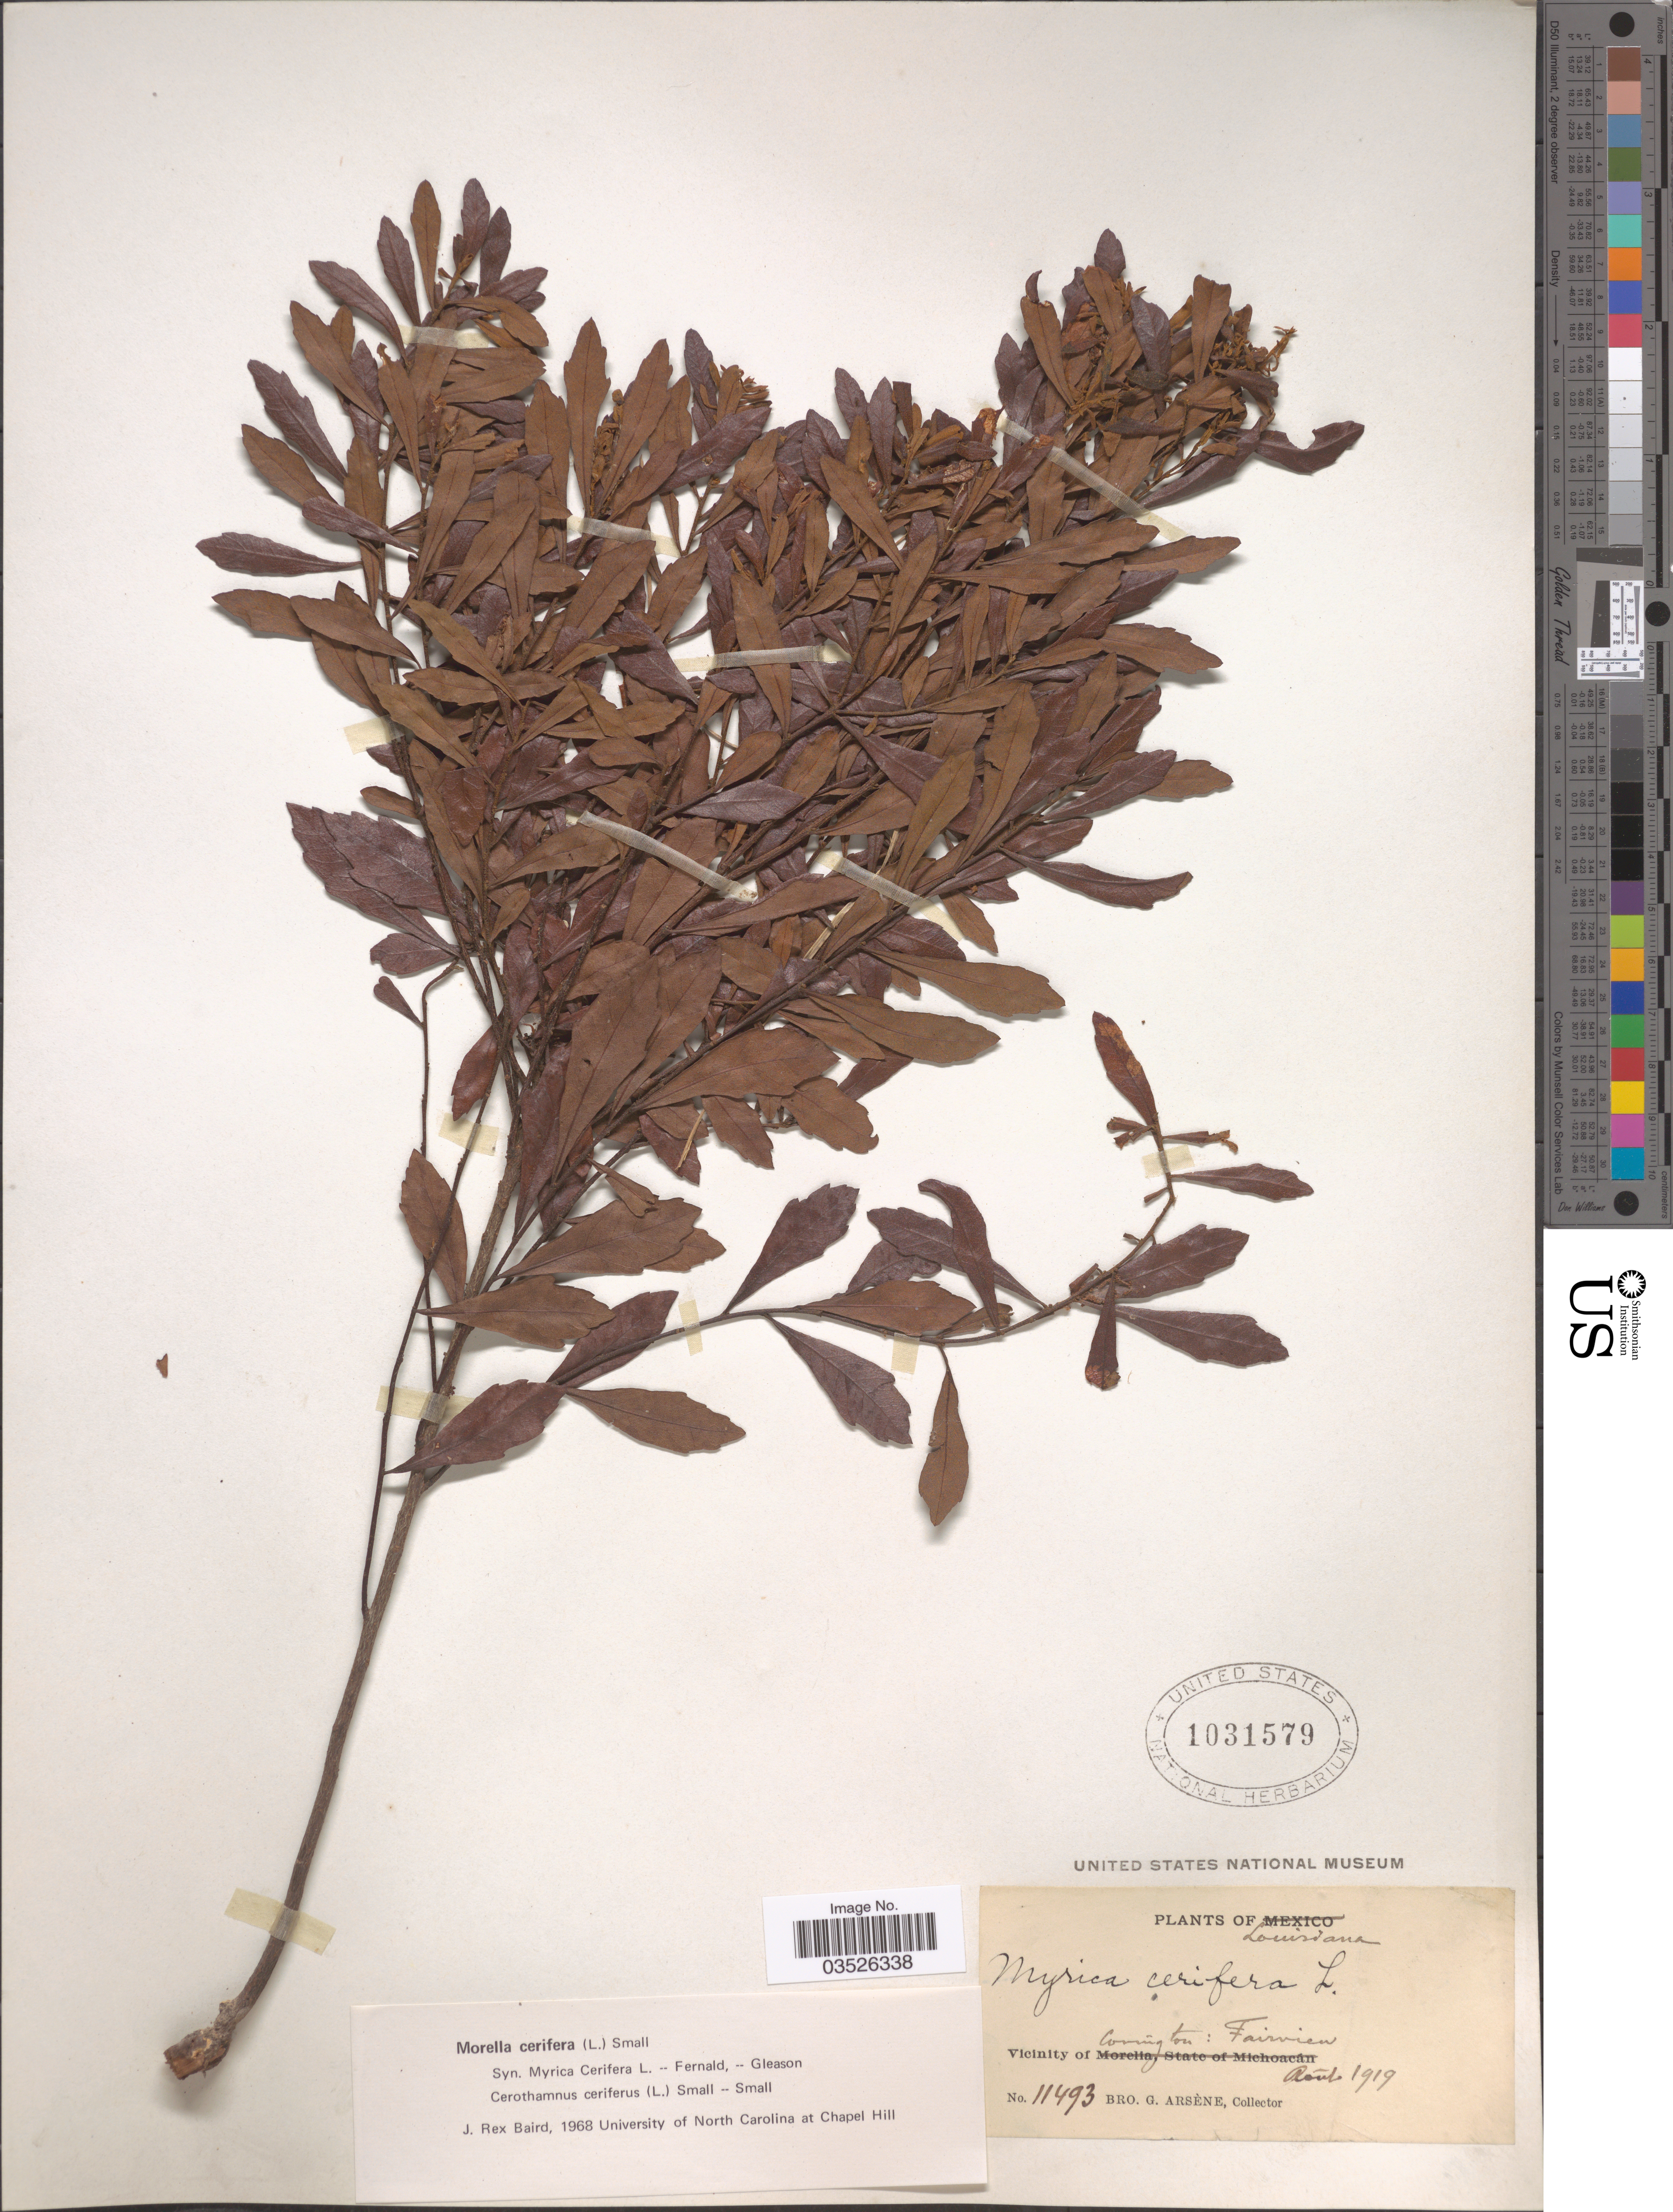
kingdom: Plantae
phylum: Tracheophyta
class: Magnoliopsida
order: Fagales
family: Myricaceae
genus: Morella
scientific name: Morella cerifera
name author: (L.) Small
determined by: Baird, James Rex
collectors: Bro. G. Arsène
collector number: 11493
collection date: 1919-08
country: United States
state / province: Louisiana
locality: Vicinity of Covington: Fairview.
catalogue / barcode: US 1031579